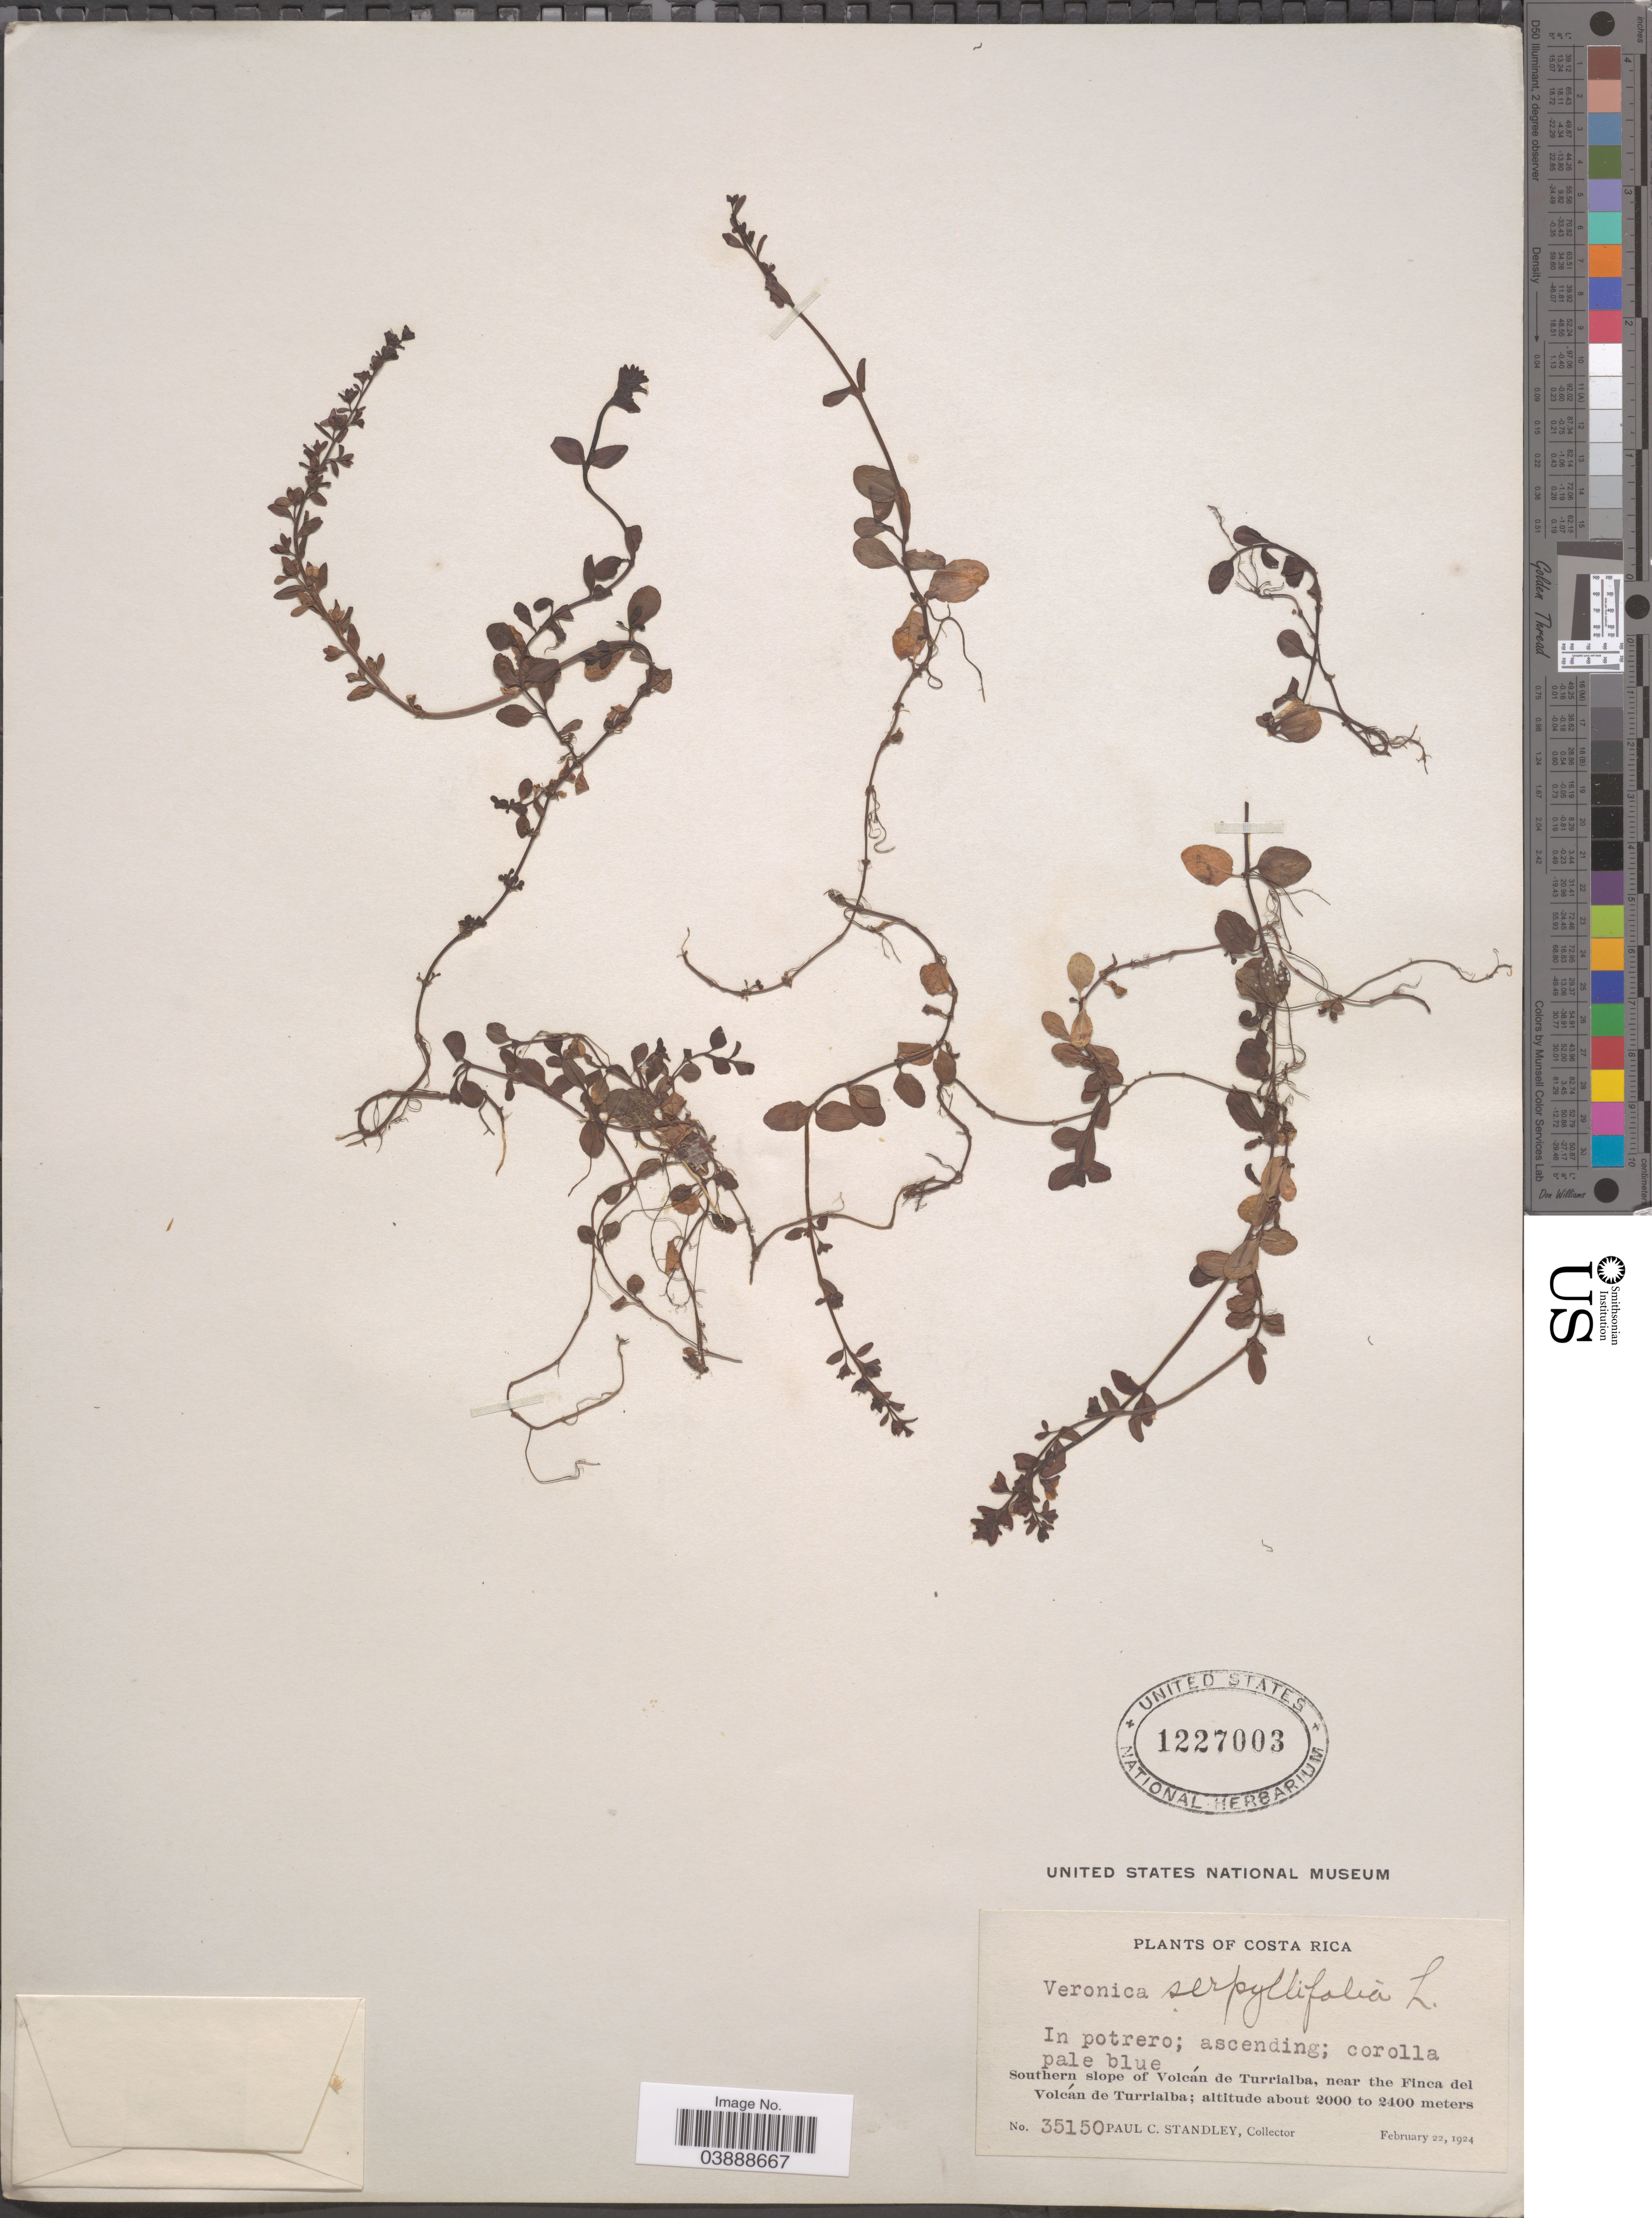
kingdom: Plantae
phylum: Tracheophyta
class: Magnoliopsida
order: Lamiales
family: Plantaginaceae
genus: Veronica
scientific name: Veronica serpyllifolia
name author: L.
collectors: P. C. Standley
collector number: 35150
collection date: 1924-02-22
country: Costa Rica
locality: Southern slope of Volcán de Turrialba, near the Finca del Volcán de Turrialba.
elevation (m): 2000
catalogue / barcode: US 1227003